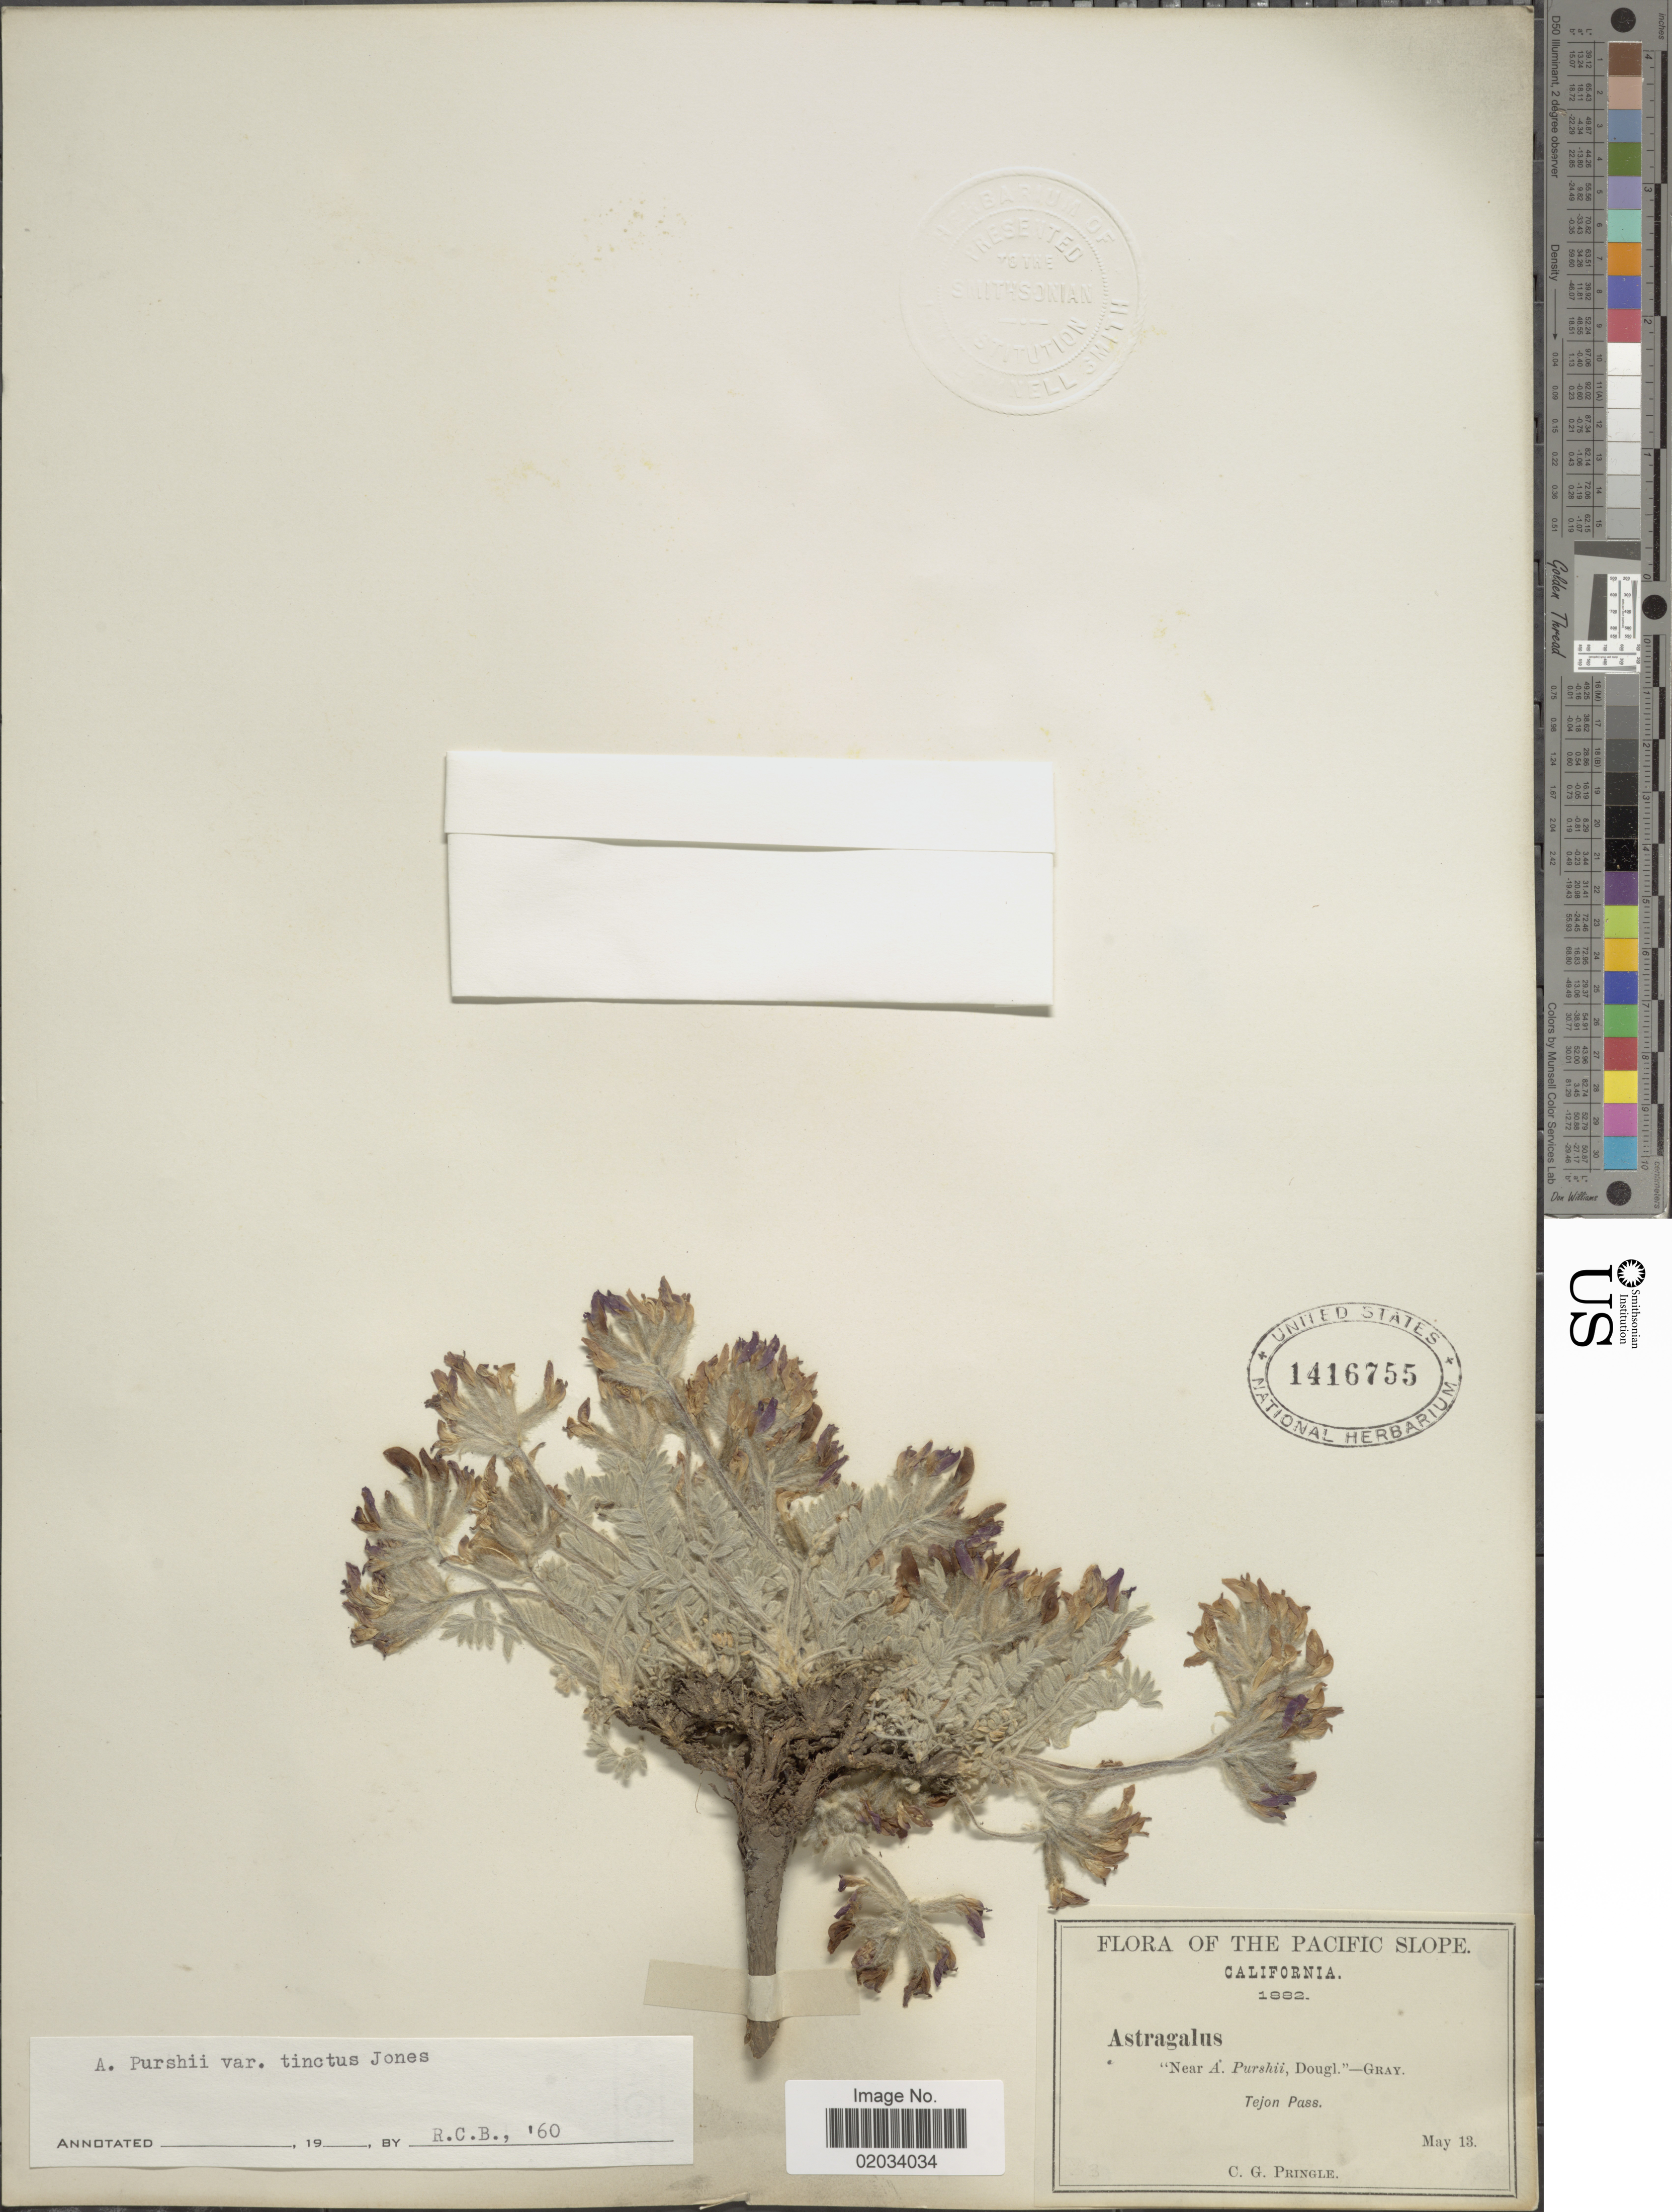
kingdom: Plantae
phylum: Tracheophyta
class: Magnoliopsida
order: Fabales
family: Fabaceae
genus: Astragalus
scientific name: Astragalus purshii var. tinctus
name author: M.E. Jones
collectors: C. G. Pringle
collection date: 1882-05-13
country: United States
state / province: California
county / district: Kern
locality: The Pacific Slope. Tejon Pass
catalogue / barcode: US 1416755